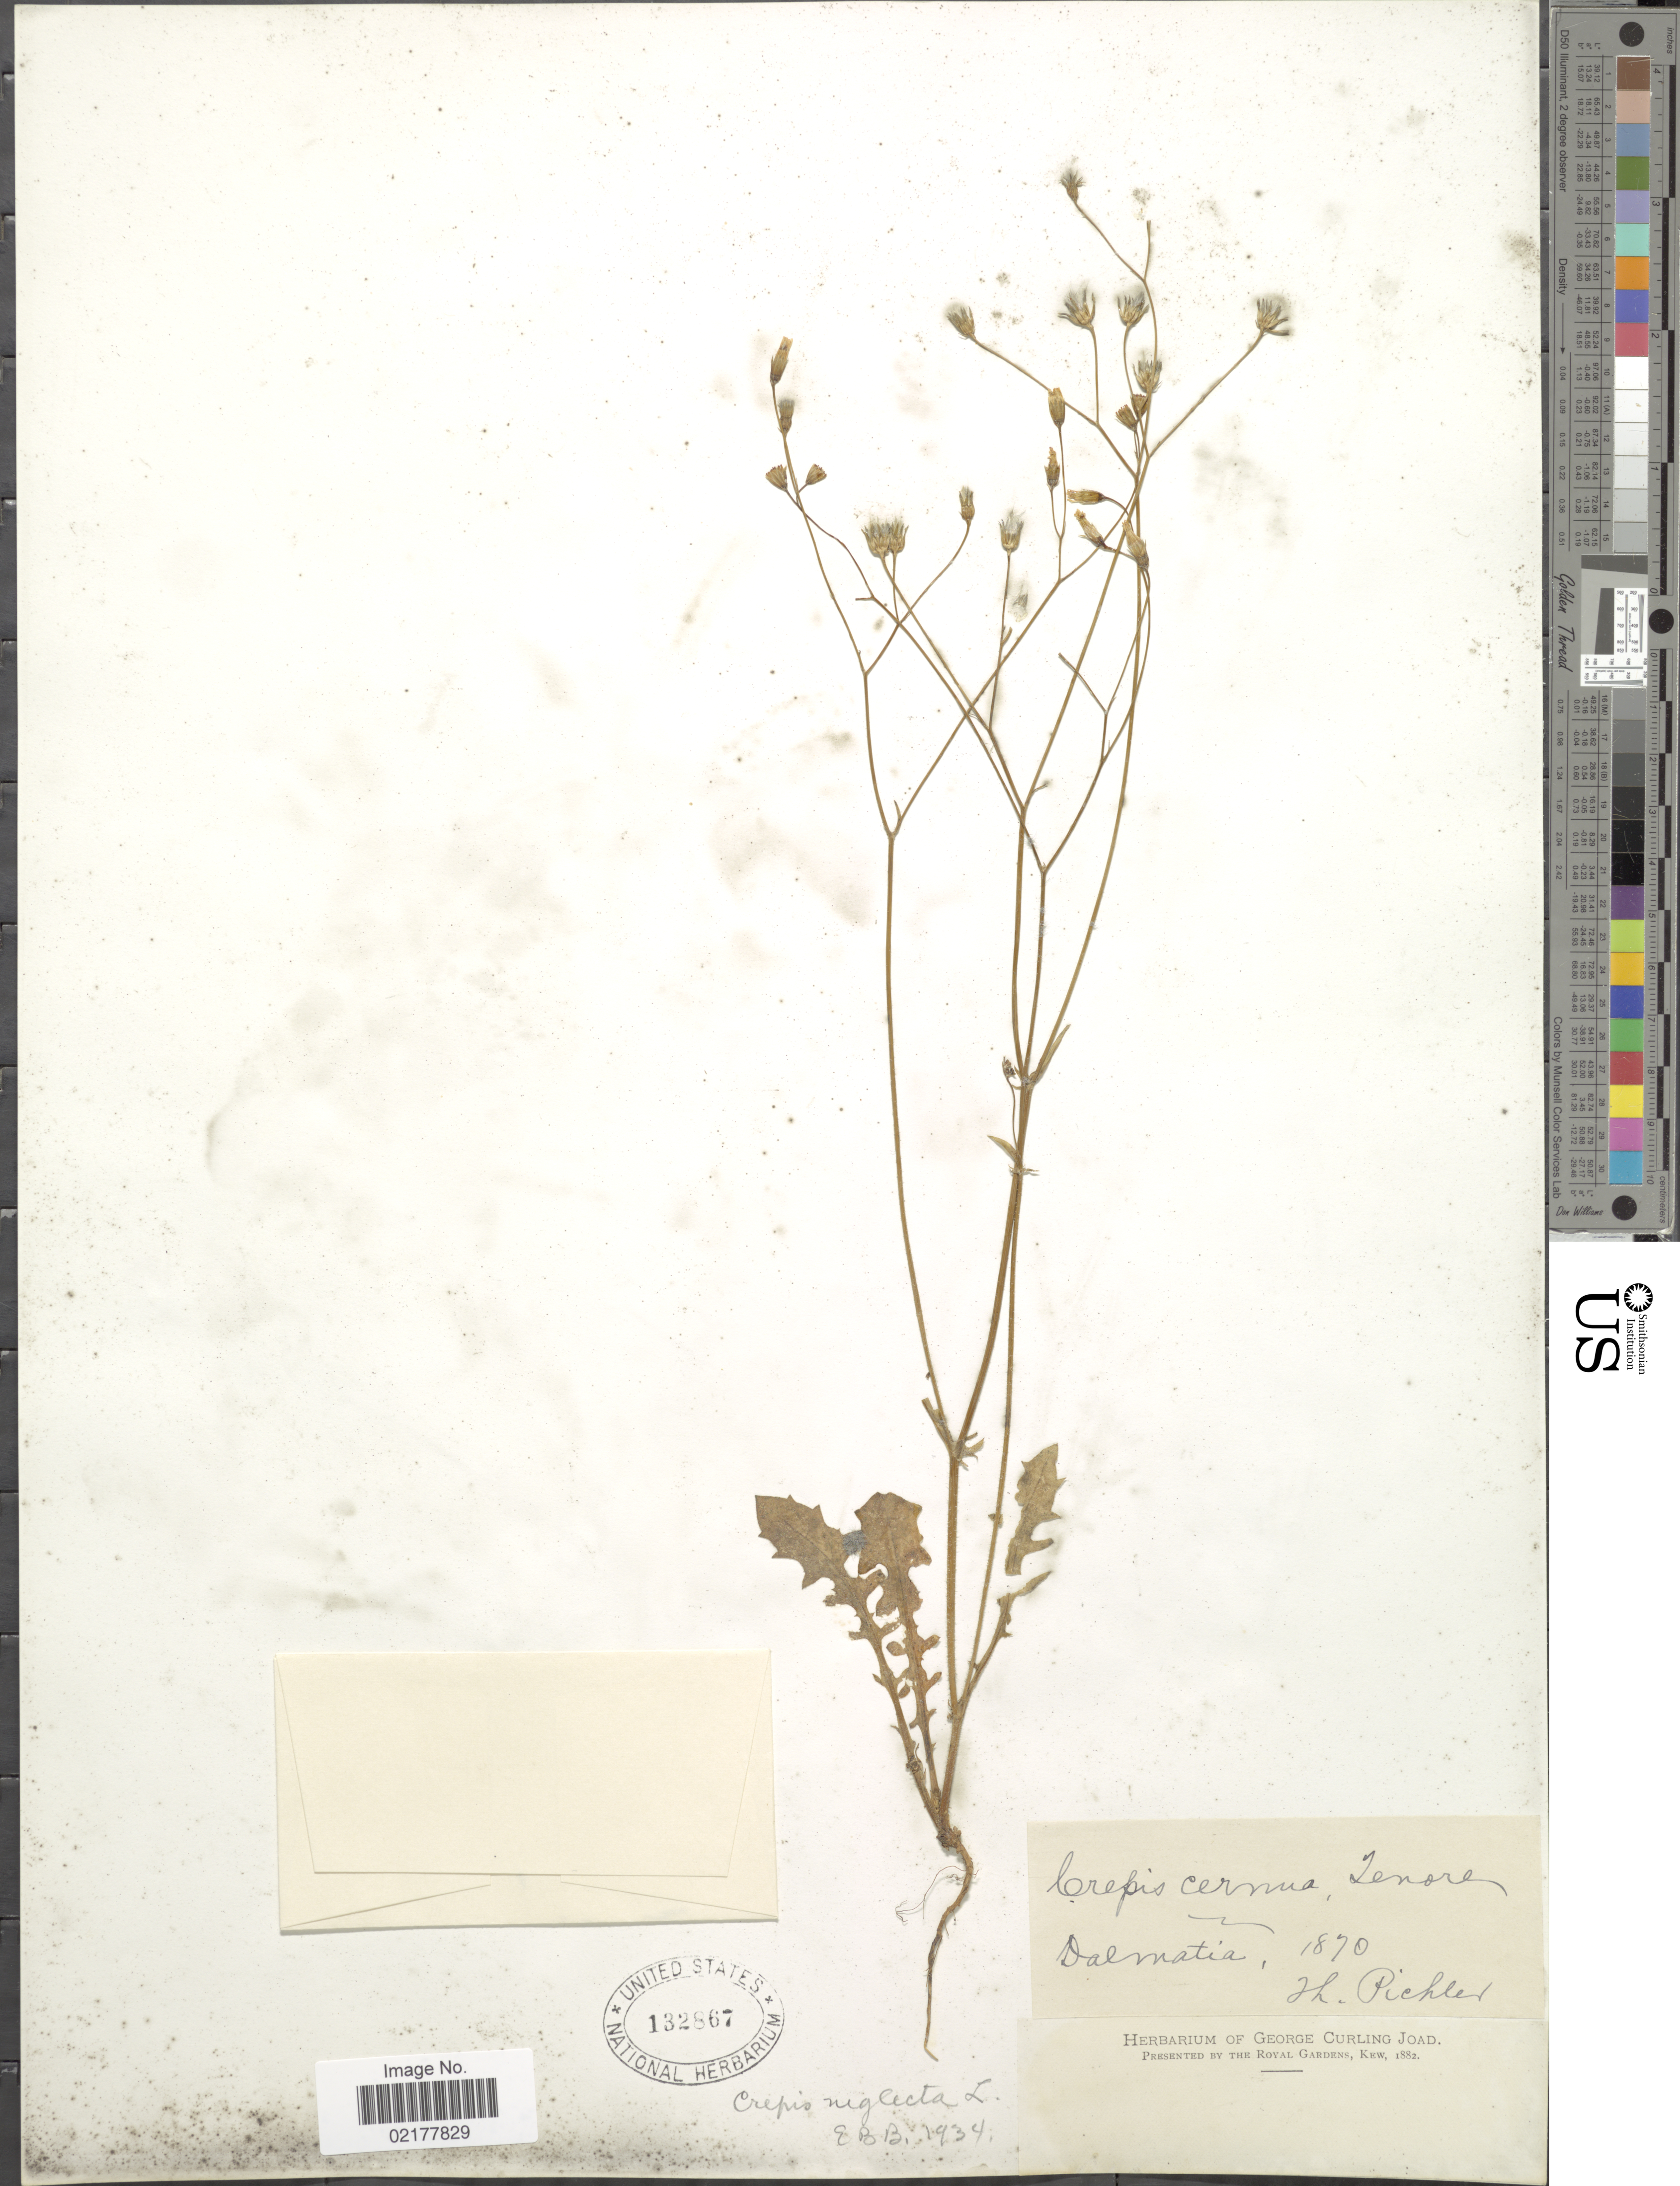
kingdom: Plantae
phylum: Tracheophyta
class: Magnoliopsida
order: Asterales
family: Asteraceae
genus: Crepis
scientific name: Crepis neglecta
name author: L.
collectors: T. Pichler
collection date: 1870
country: Croatia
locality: Dalmatia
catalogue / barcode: US 132867